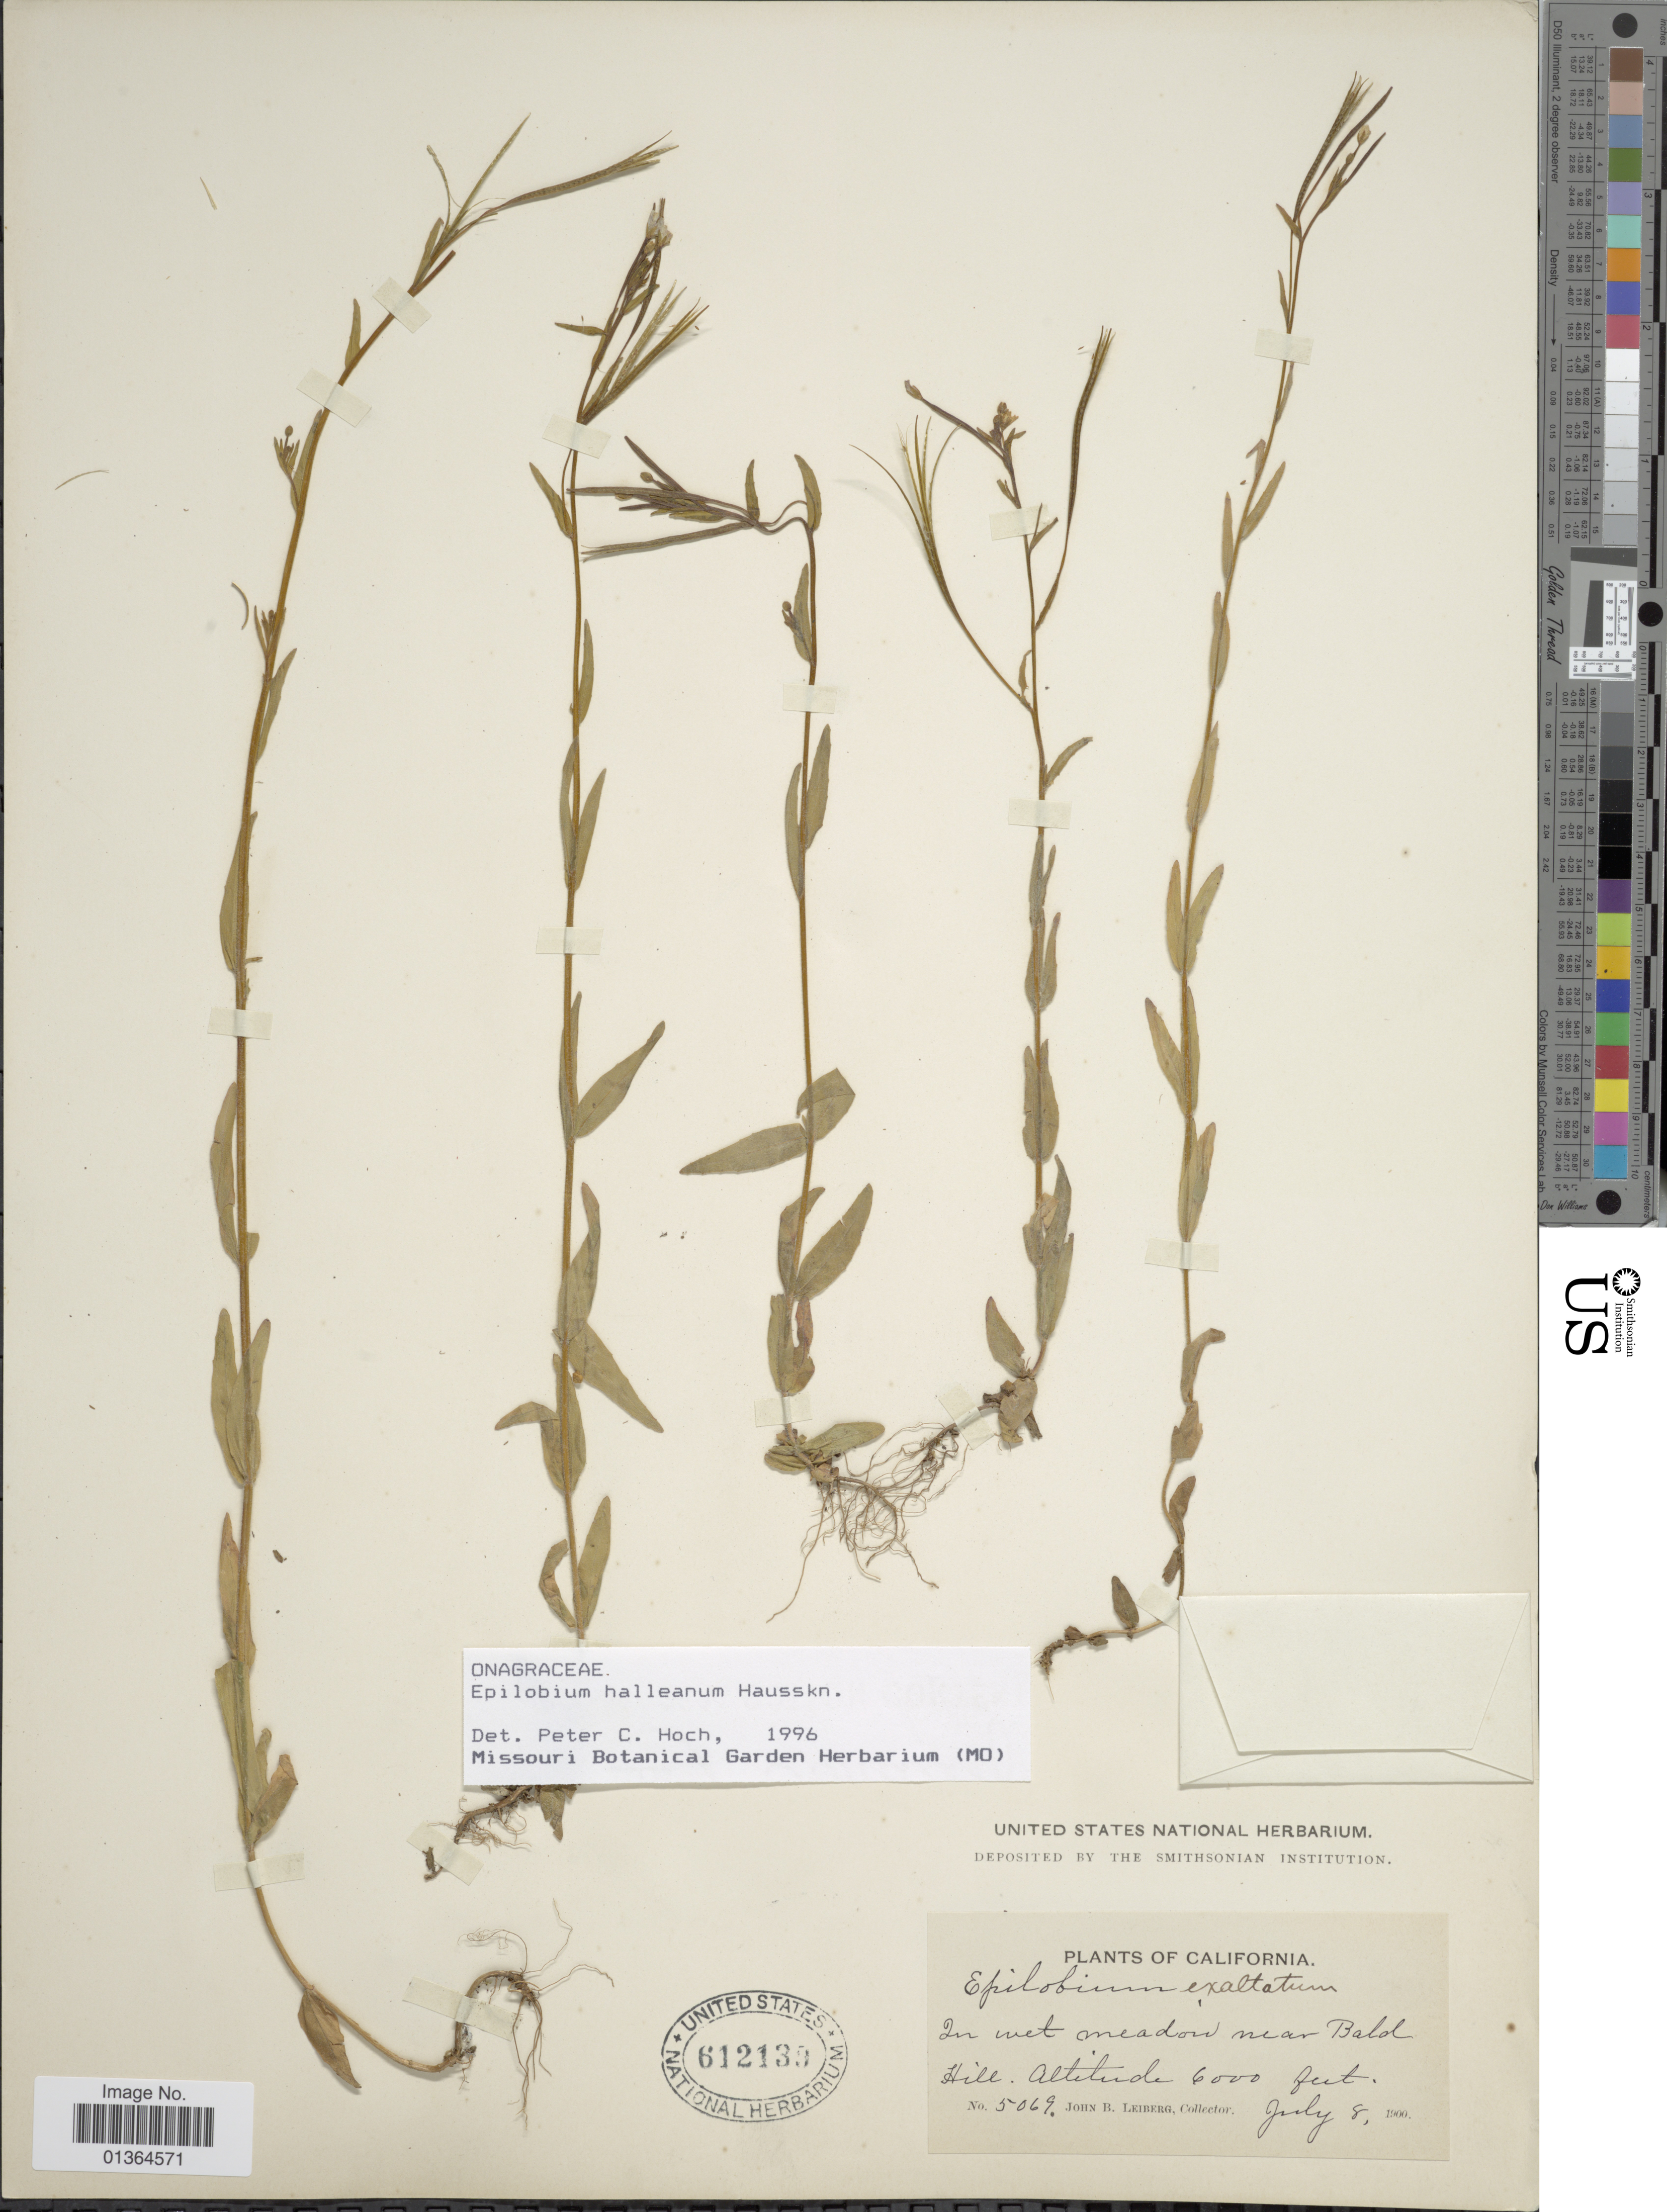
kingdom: Plantae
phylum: Tracheophyta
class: Magnoliopsida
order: Myrtales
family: Onagraceae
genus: Epilobium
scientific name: Epilobium hallianum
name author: Hausskn.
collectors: J. B. Leiberg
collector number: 5069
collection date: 1900-07-08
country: United States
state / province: California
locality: In wet meadow near Bald Hill.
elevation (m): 1829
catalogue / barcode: US 612139